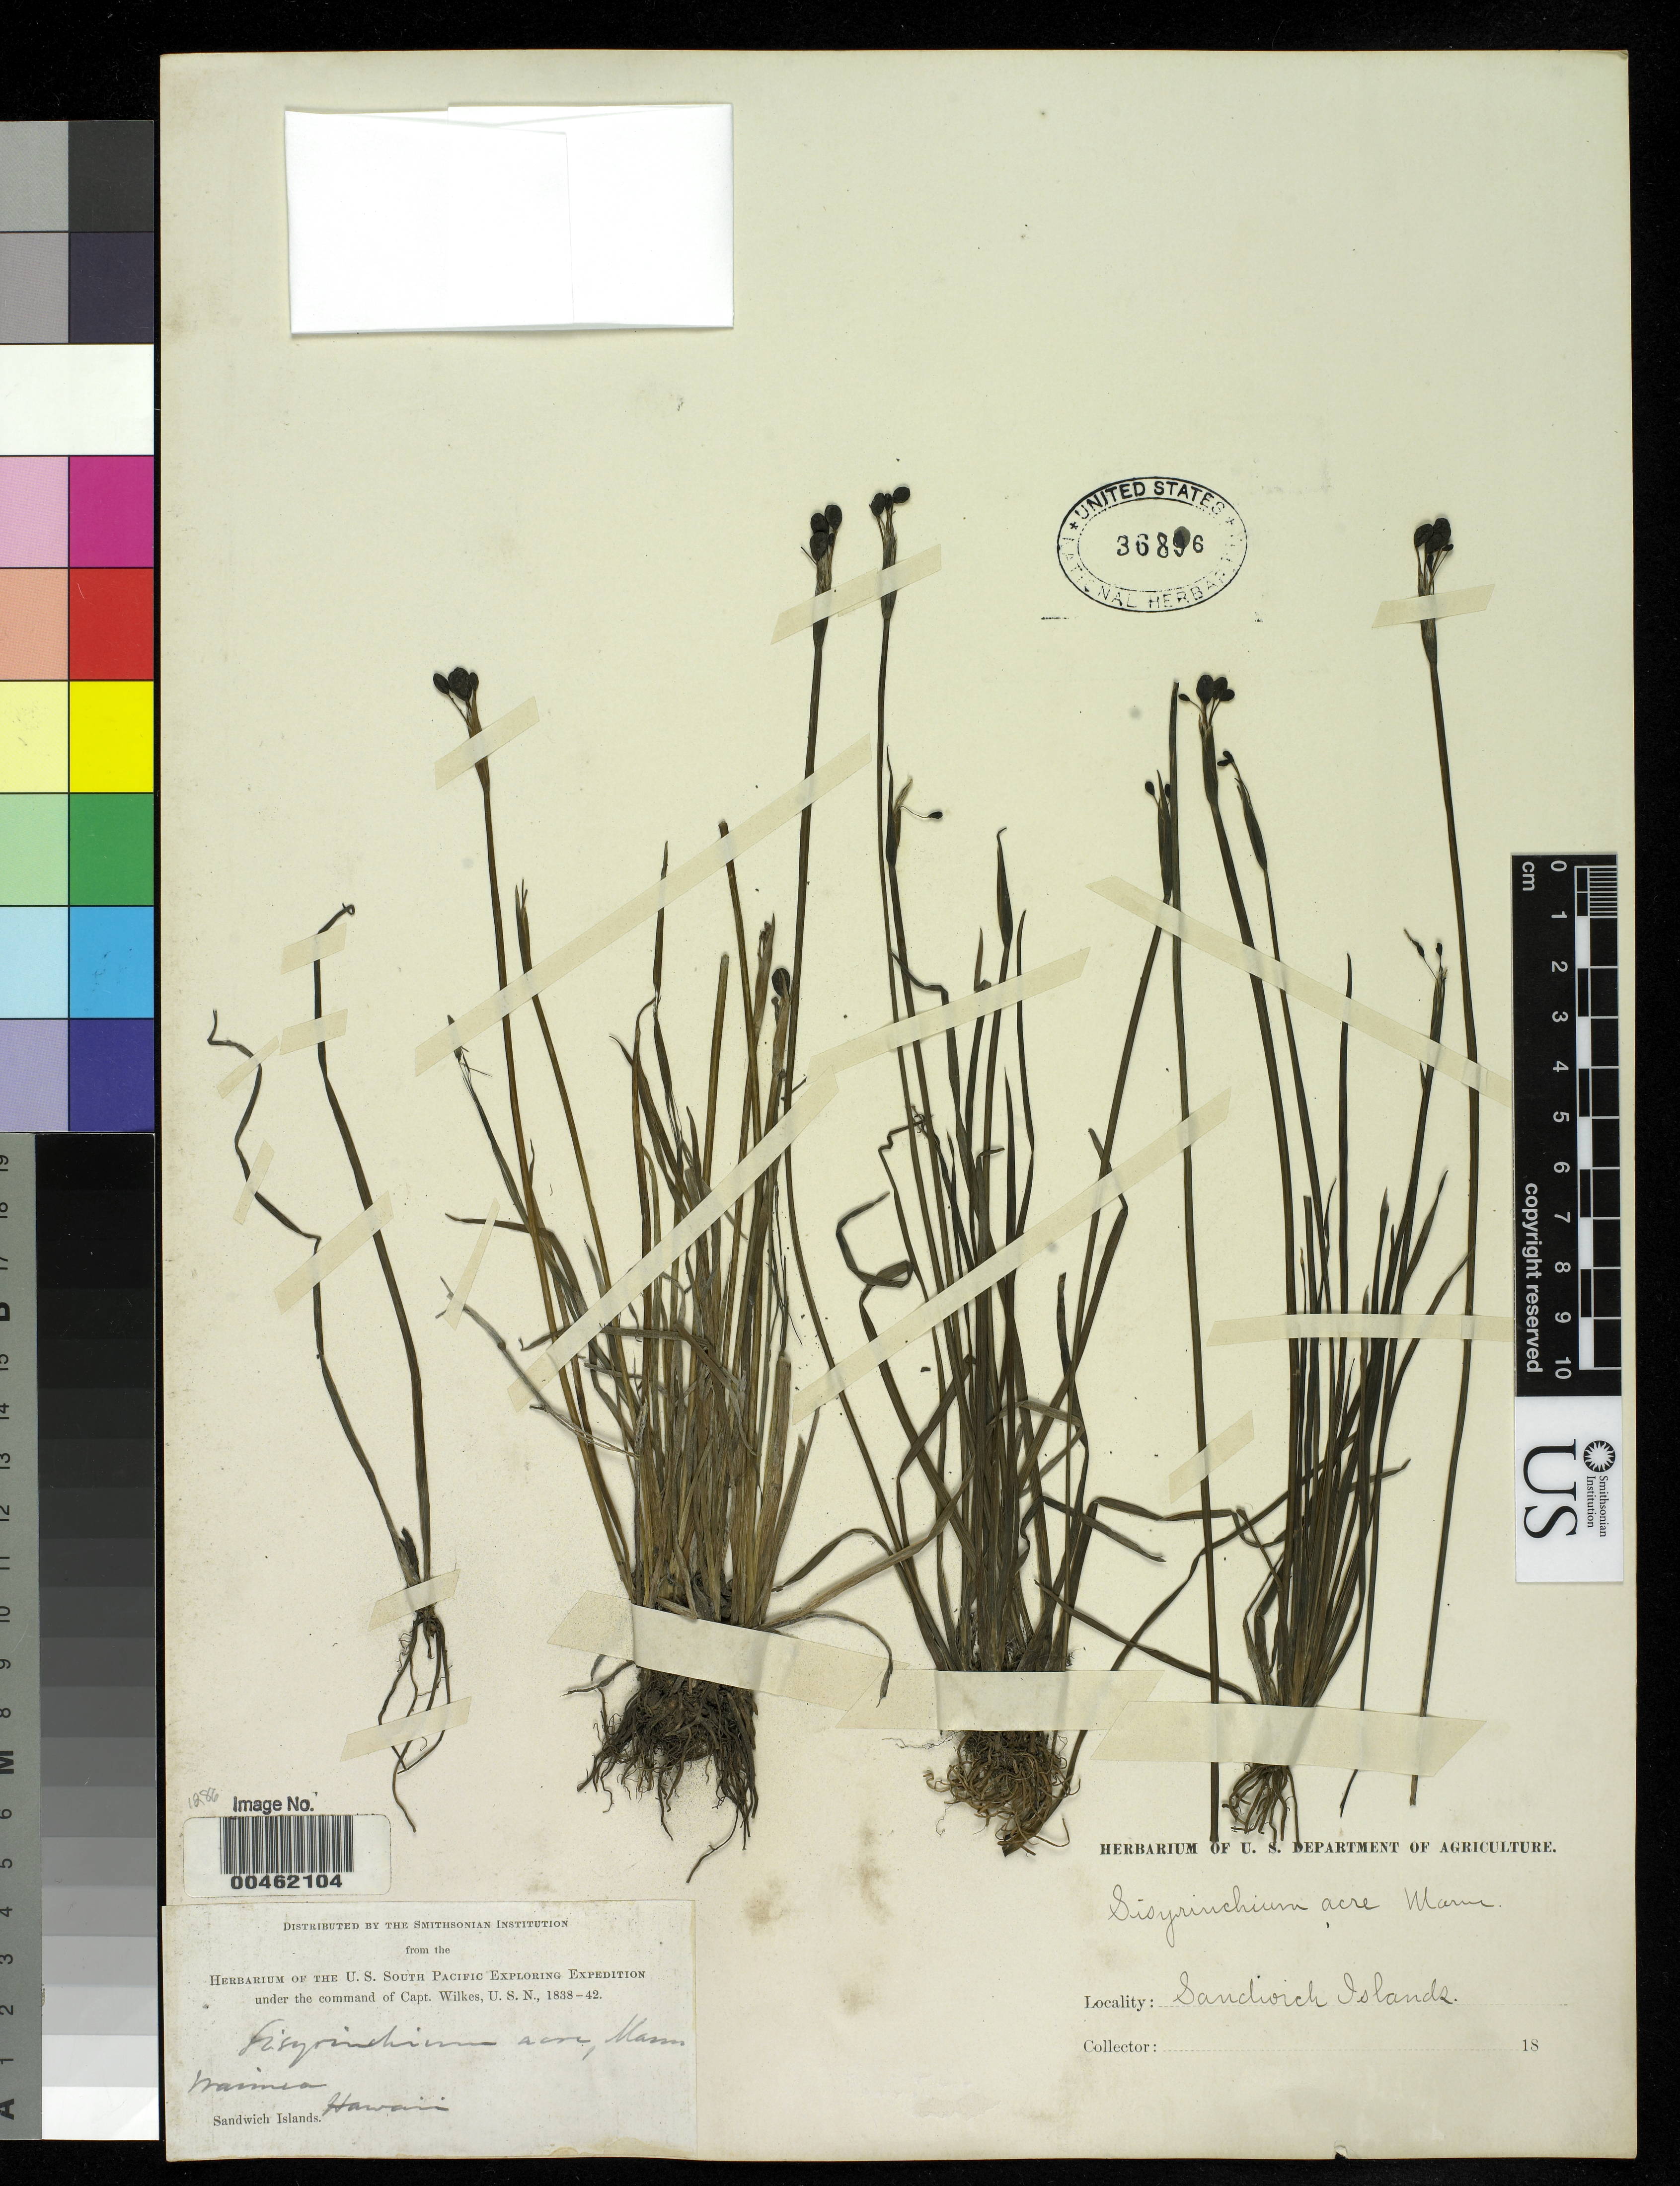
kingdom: Plantae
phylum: Tracheophyta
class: Liliopsida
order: Asparagales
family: Iridaceae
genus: Sisyrinchium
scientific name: Sisyrinchium acre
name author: H. Mann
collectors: Wilkes Explor. Exped.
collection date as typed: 1838 to -- --- 1842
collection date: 1838/1842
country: United States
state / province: Hawaii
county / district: Kauai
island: Kaua'i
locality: Waimea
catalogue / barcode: US 36896